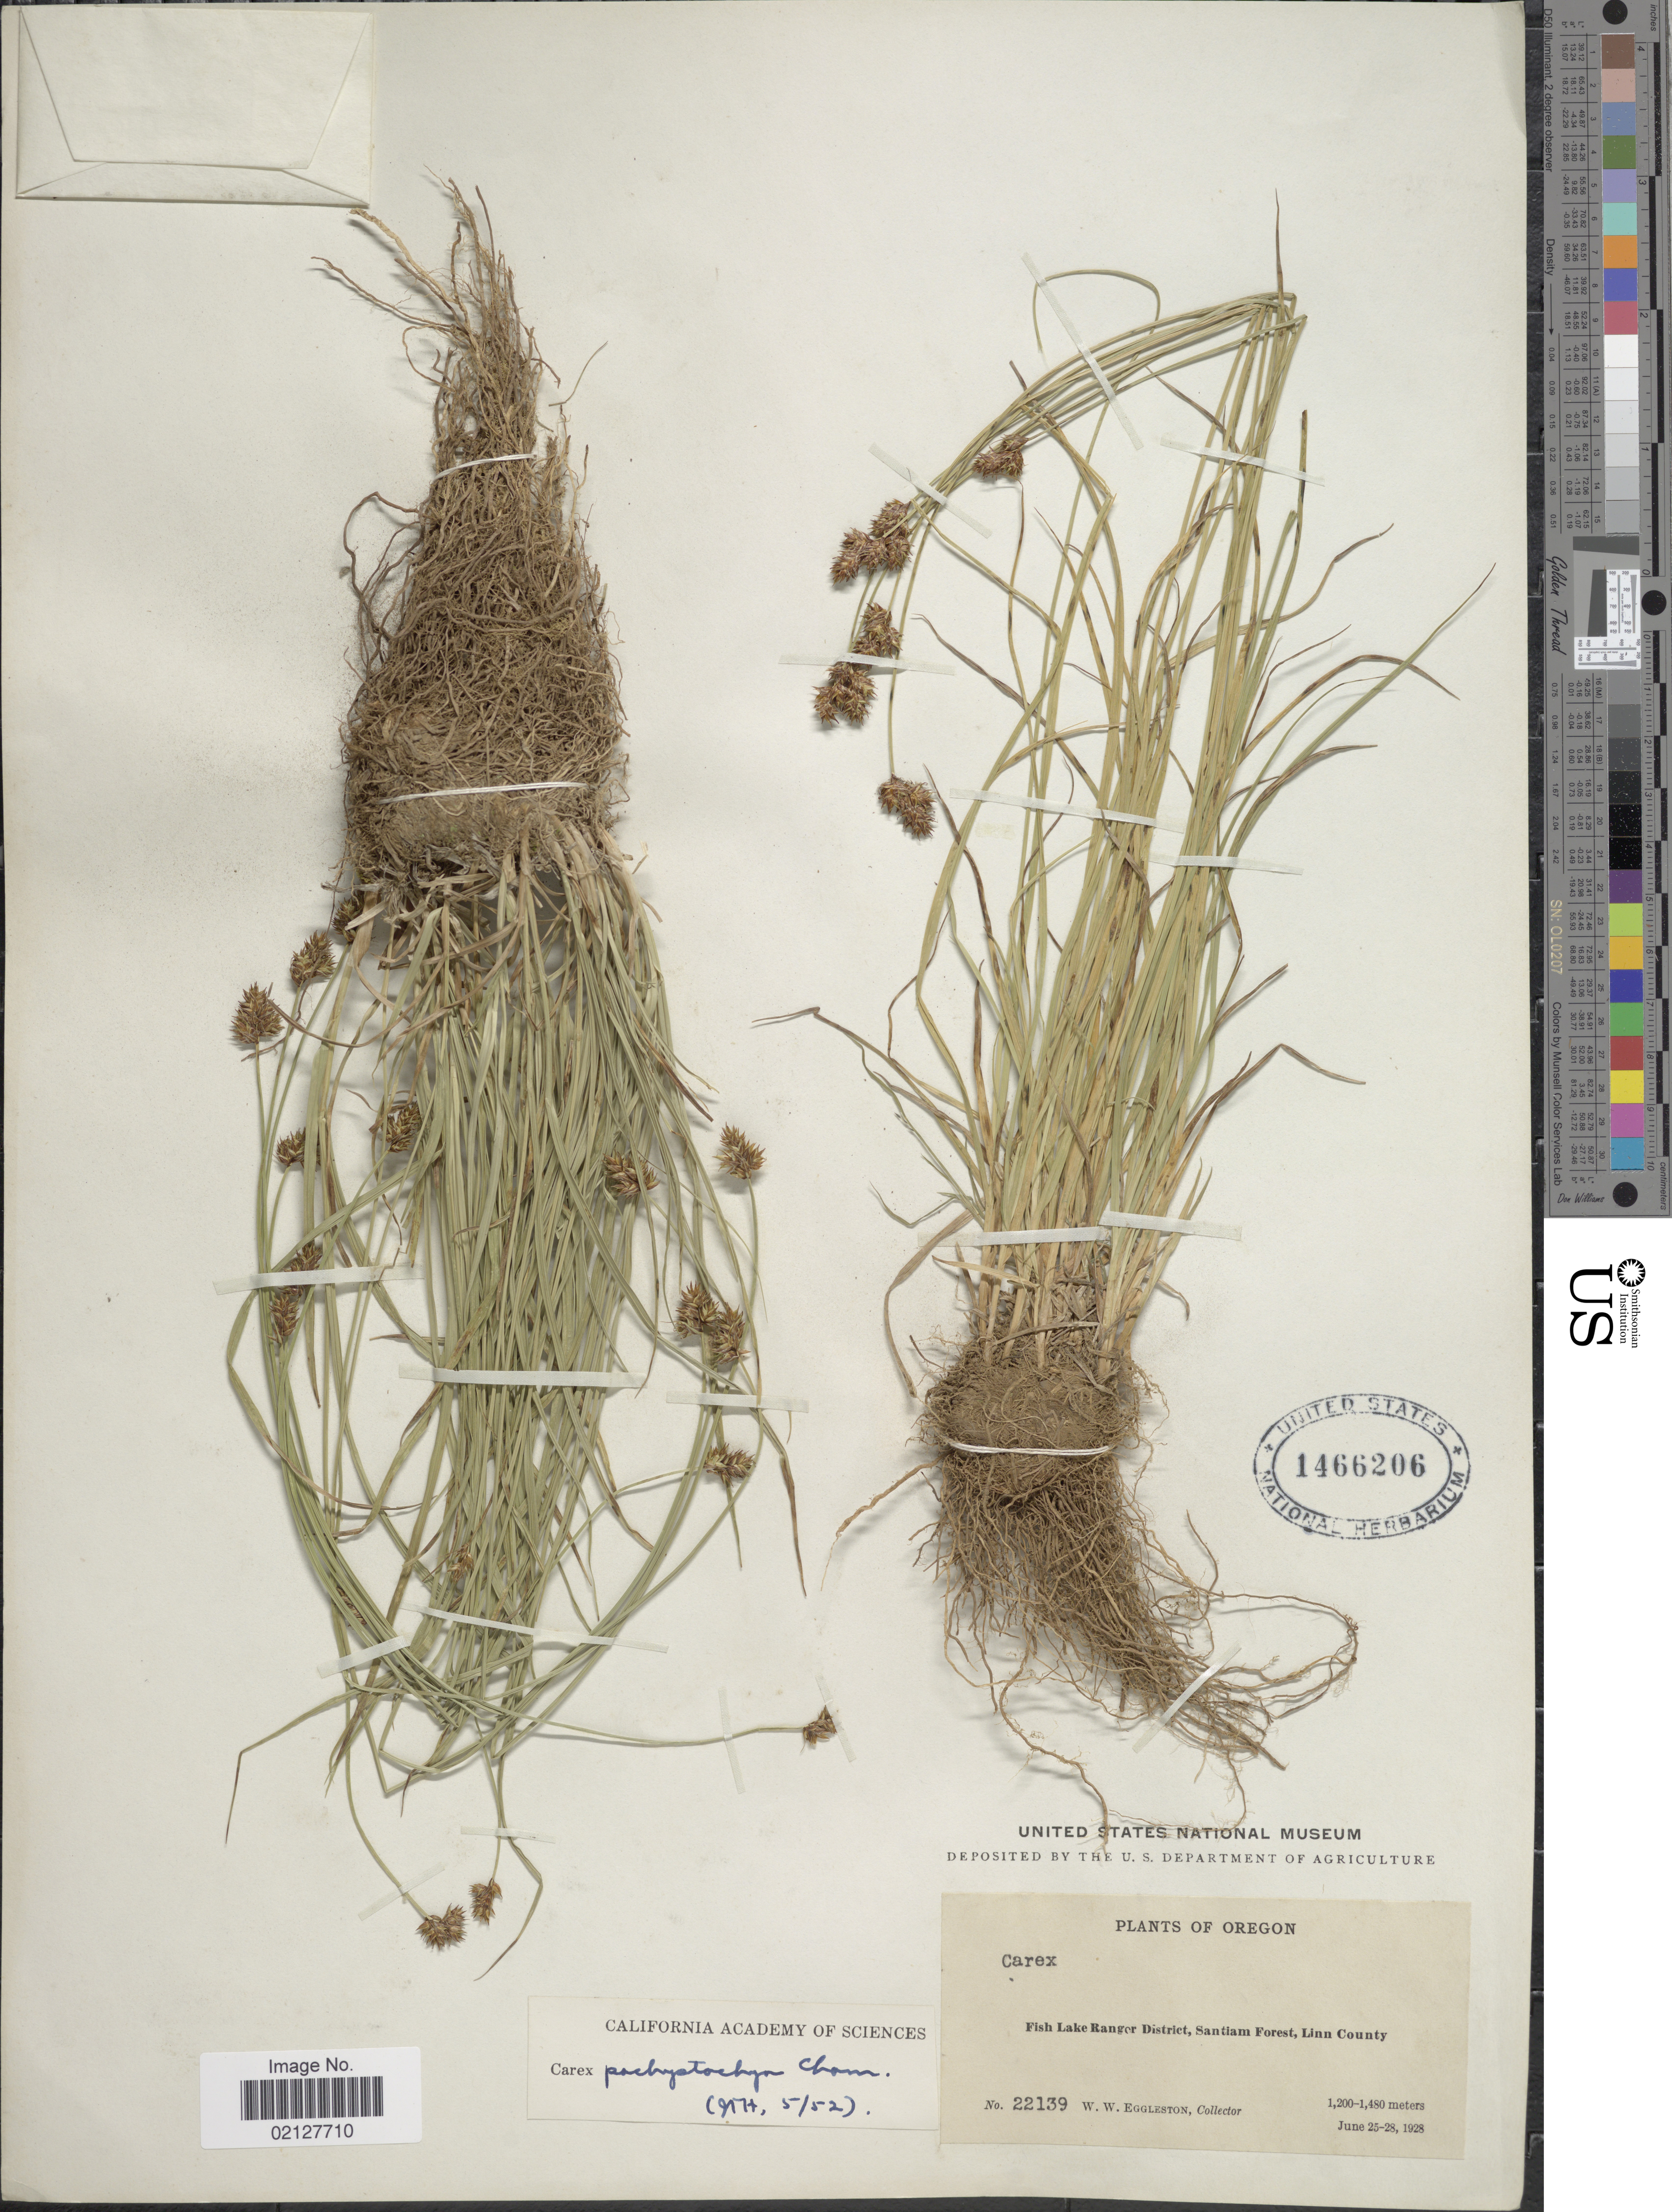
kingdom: Plantae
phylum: Tracheophyta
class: Liliopsida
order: Poales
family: Cyperaceae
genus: Carex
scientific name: Carex pachystachya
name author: Cham. ex Steud.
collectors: W. W. Eggleston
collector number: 22139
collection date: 1928-06-25/1928-06-28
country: United States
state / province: Oregon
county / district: Linn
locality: Fish Lake Ranger District, Santiam Forest, Linn County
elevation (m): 1200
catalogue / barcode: US 1466206